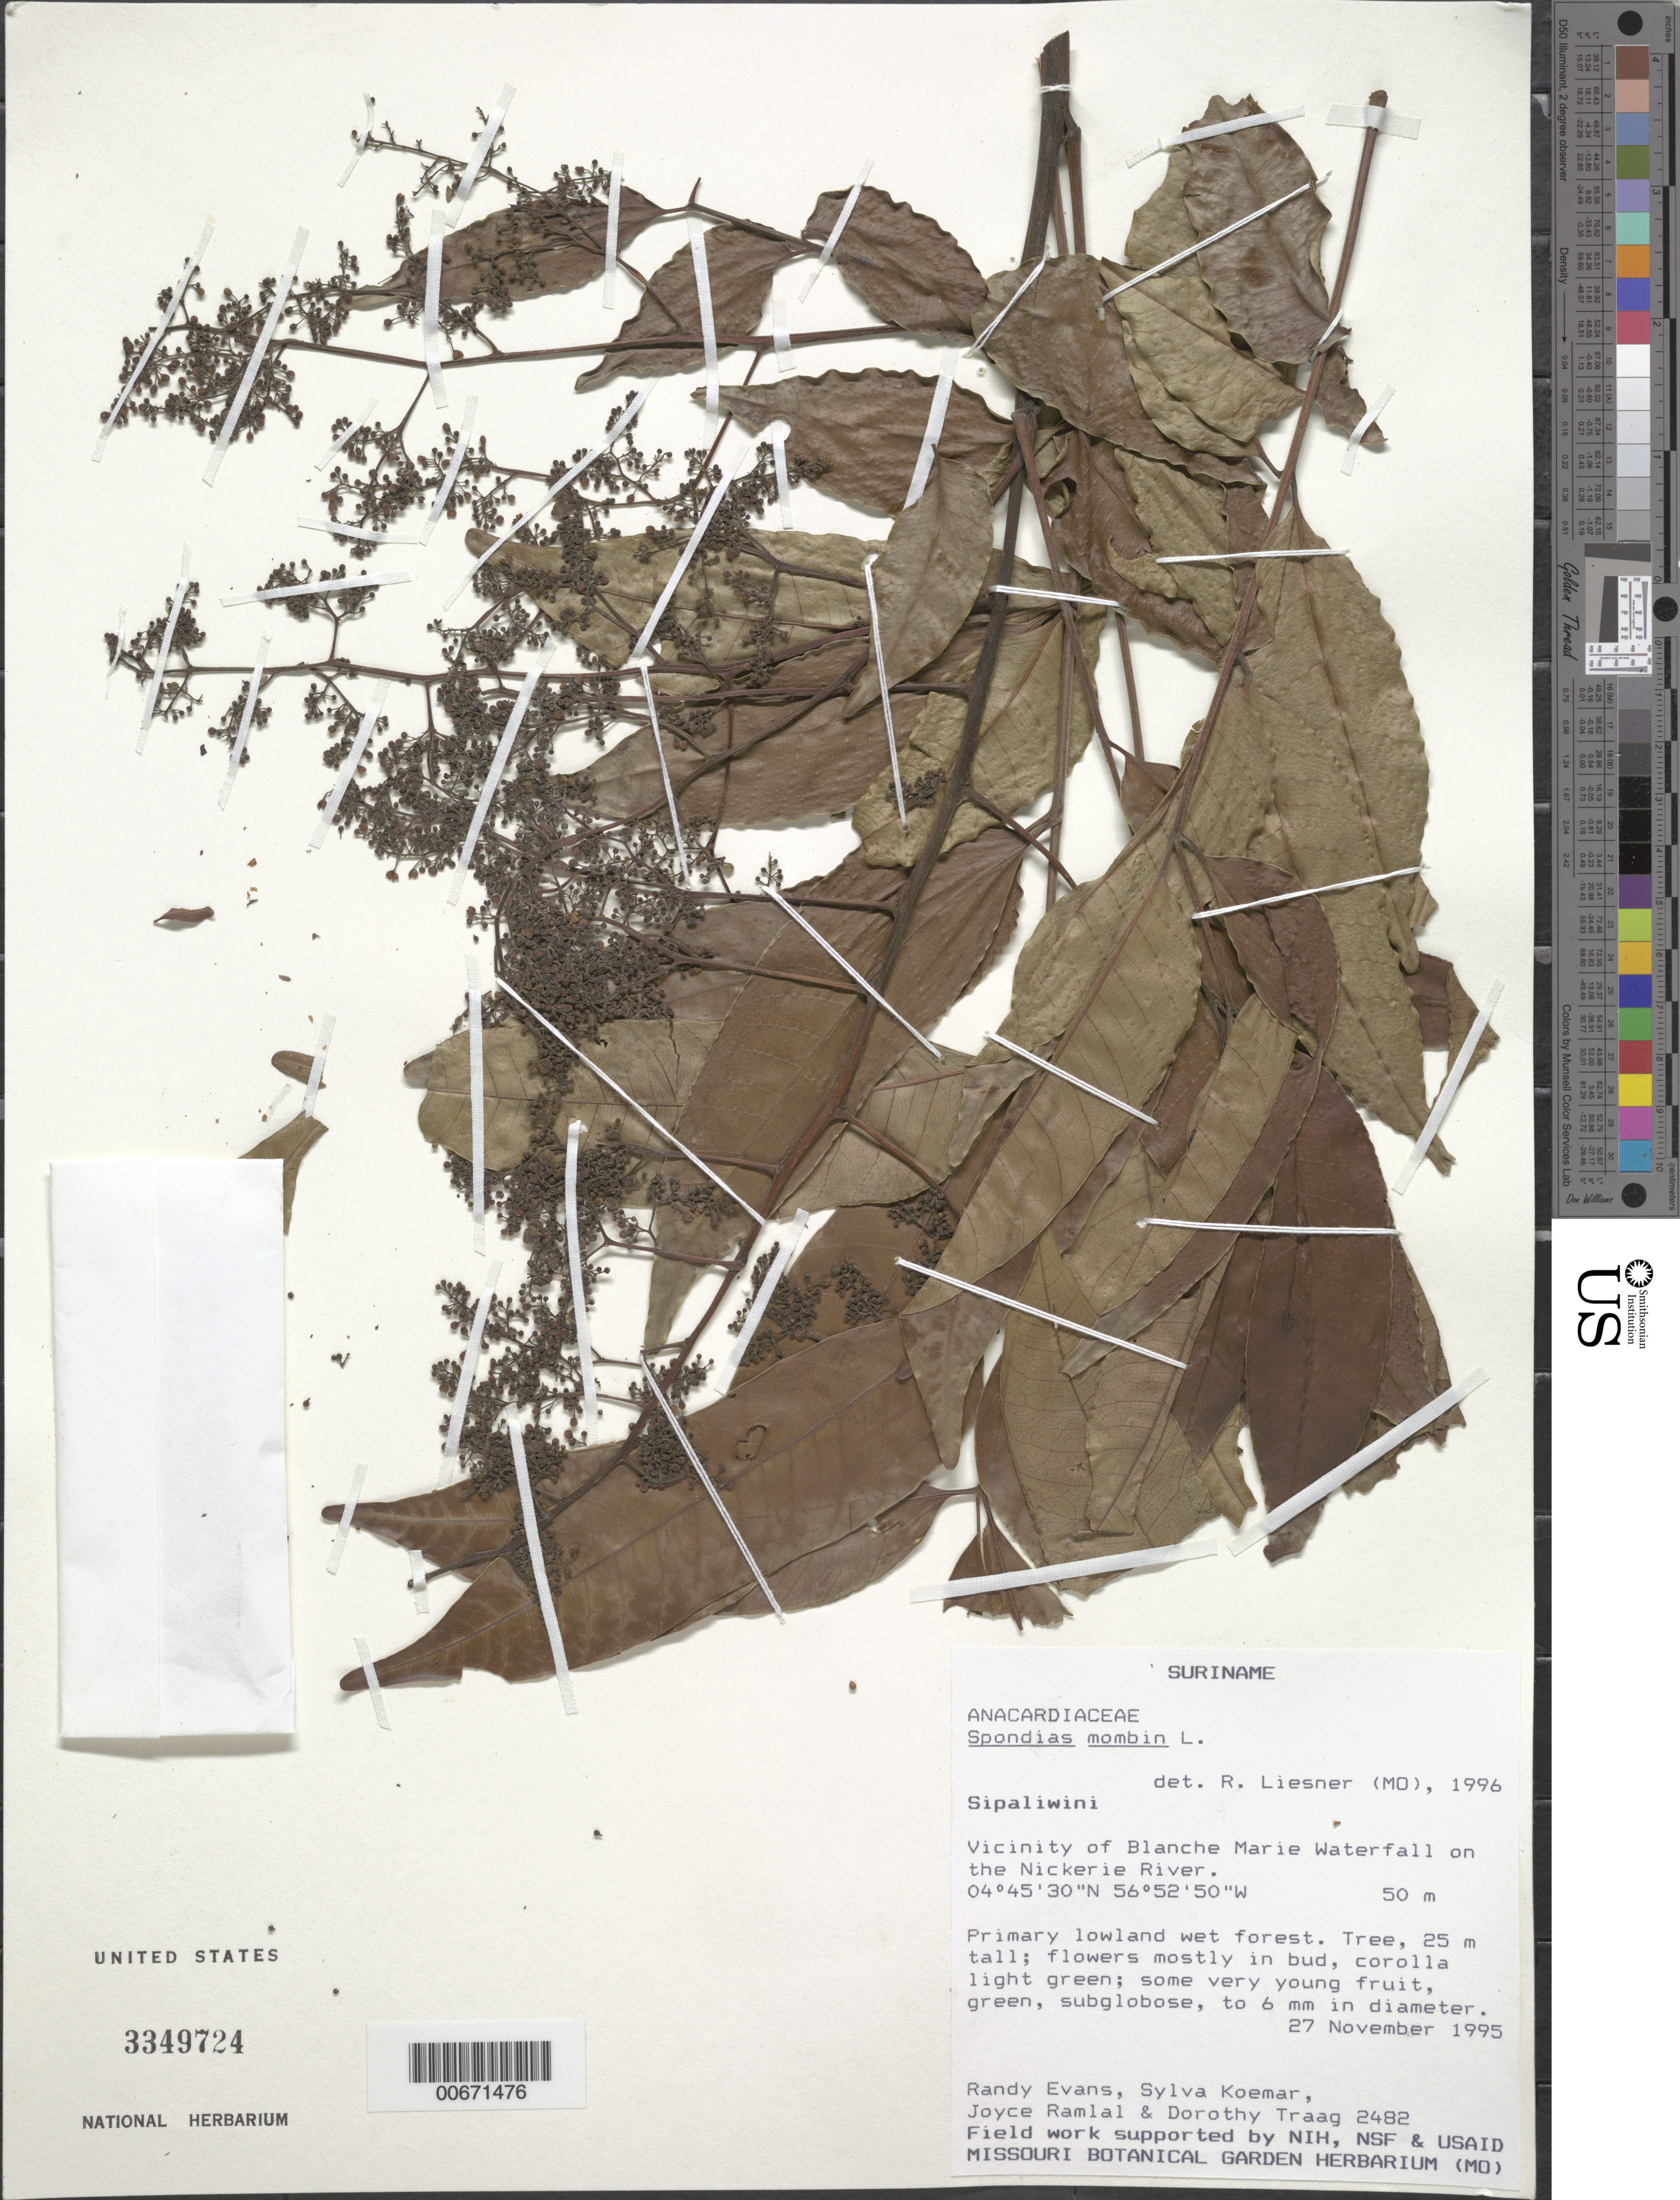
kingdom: Plantae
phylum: Tracheophyta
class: Magnoliopsida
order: Sapindales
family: Anacardiaceae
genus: Spondias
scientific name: Spondias mombin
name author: L.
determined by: Liesner, R. L.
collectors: R. Evans, S. Koemar, J. Ramlal & D. Traag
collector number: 2482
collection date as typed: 27-Nov-95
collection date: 1995-11-27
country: Suriname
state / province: Sipaliwini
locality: Blanche Marie Waterfall, vic., on Nickerie R.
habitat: Primary lowland wet forest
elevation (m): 50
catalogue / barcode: US 3349724